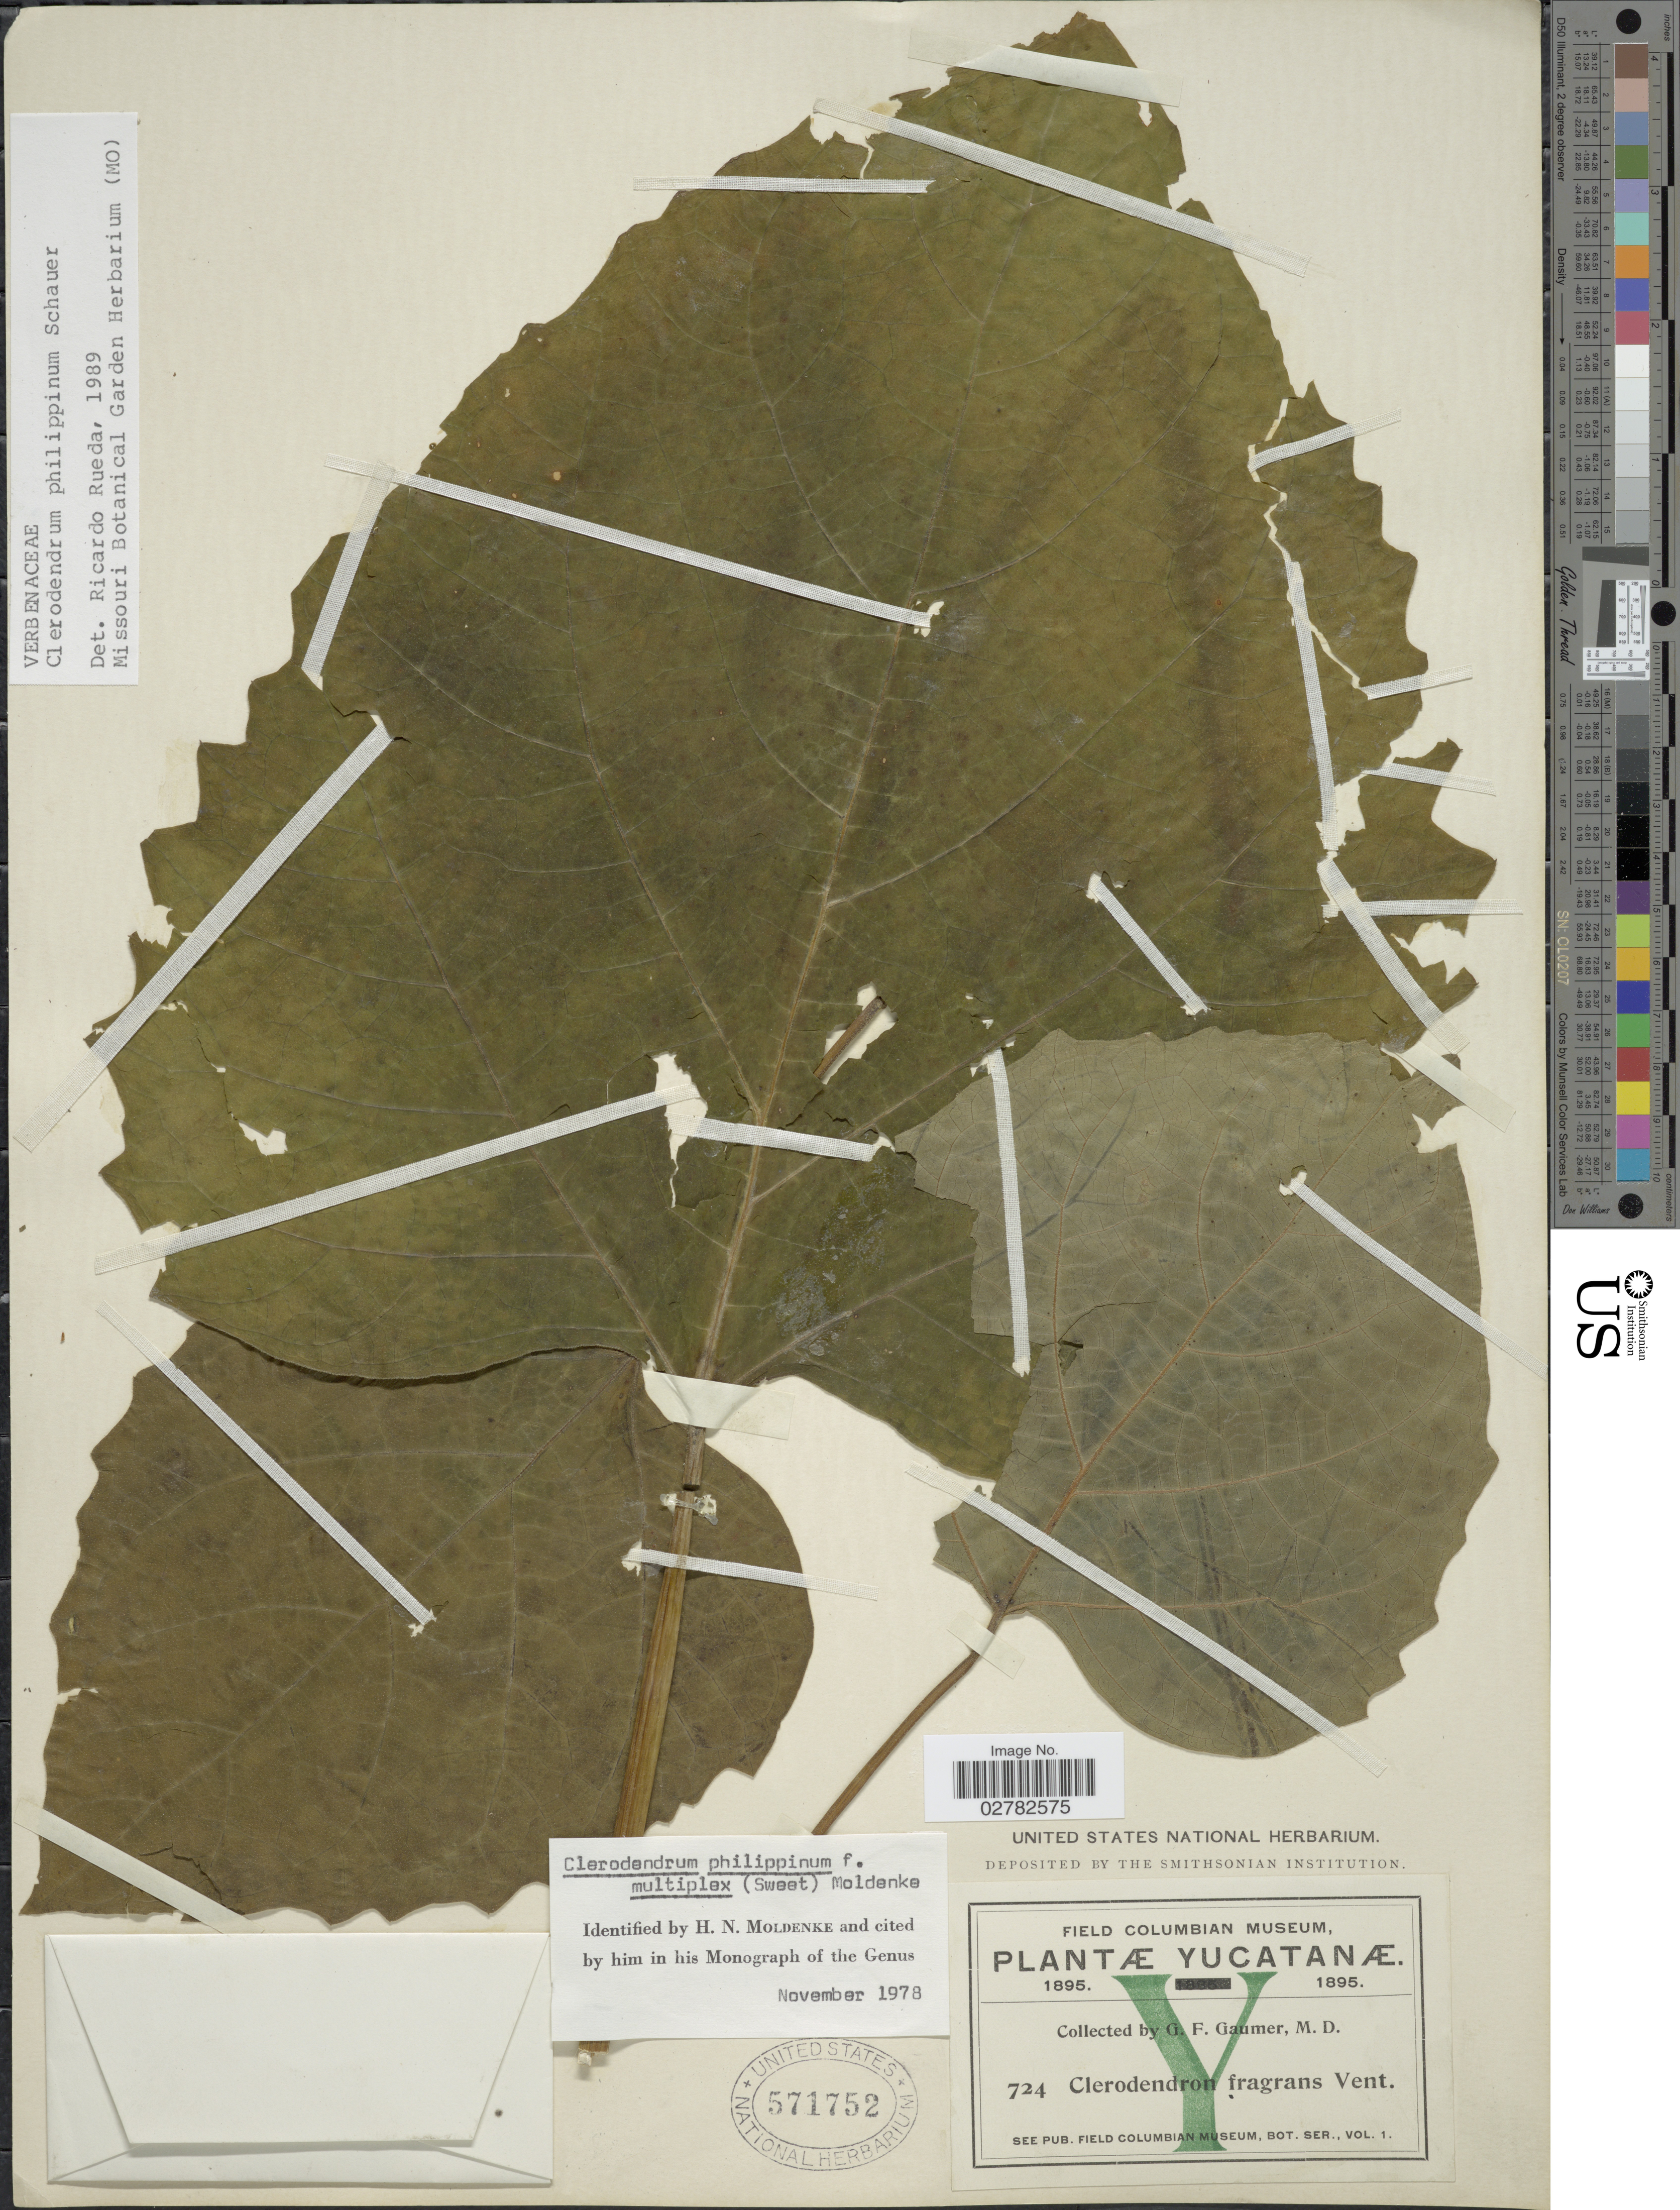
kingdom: Plantae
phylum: Tracheophyta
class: Magnoliopsida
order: Lamiales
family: Lamiaceae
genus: Clerodendrum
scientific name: Clerodendrum philippinense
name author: Elmer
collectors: G. F. Gaumer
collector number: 724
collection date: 1895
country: Mexico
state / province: Yucatán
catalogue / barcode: US 571752